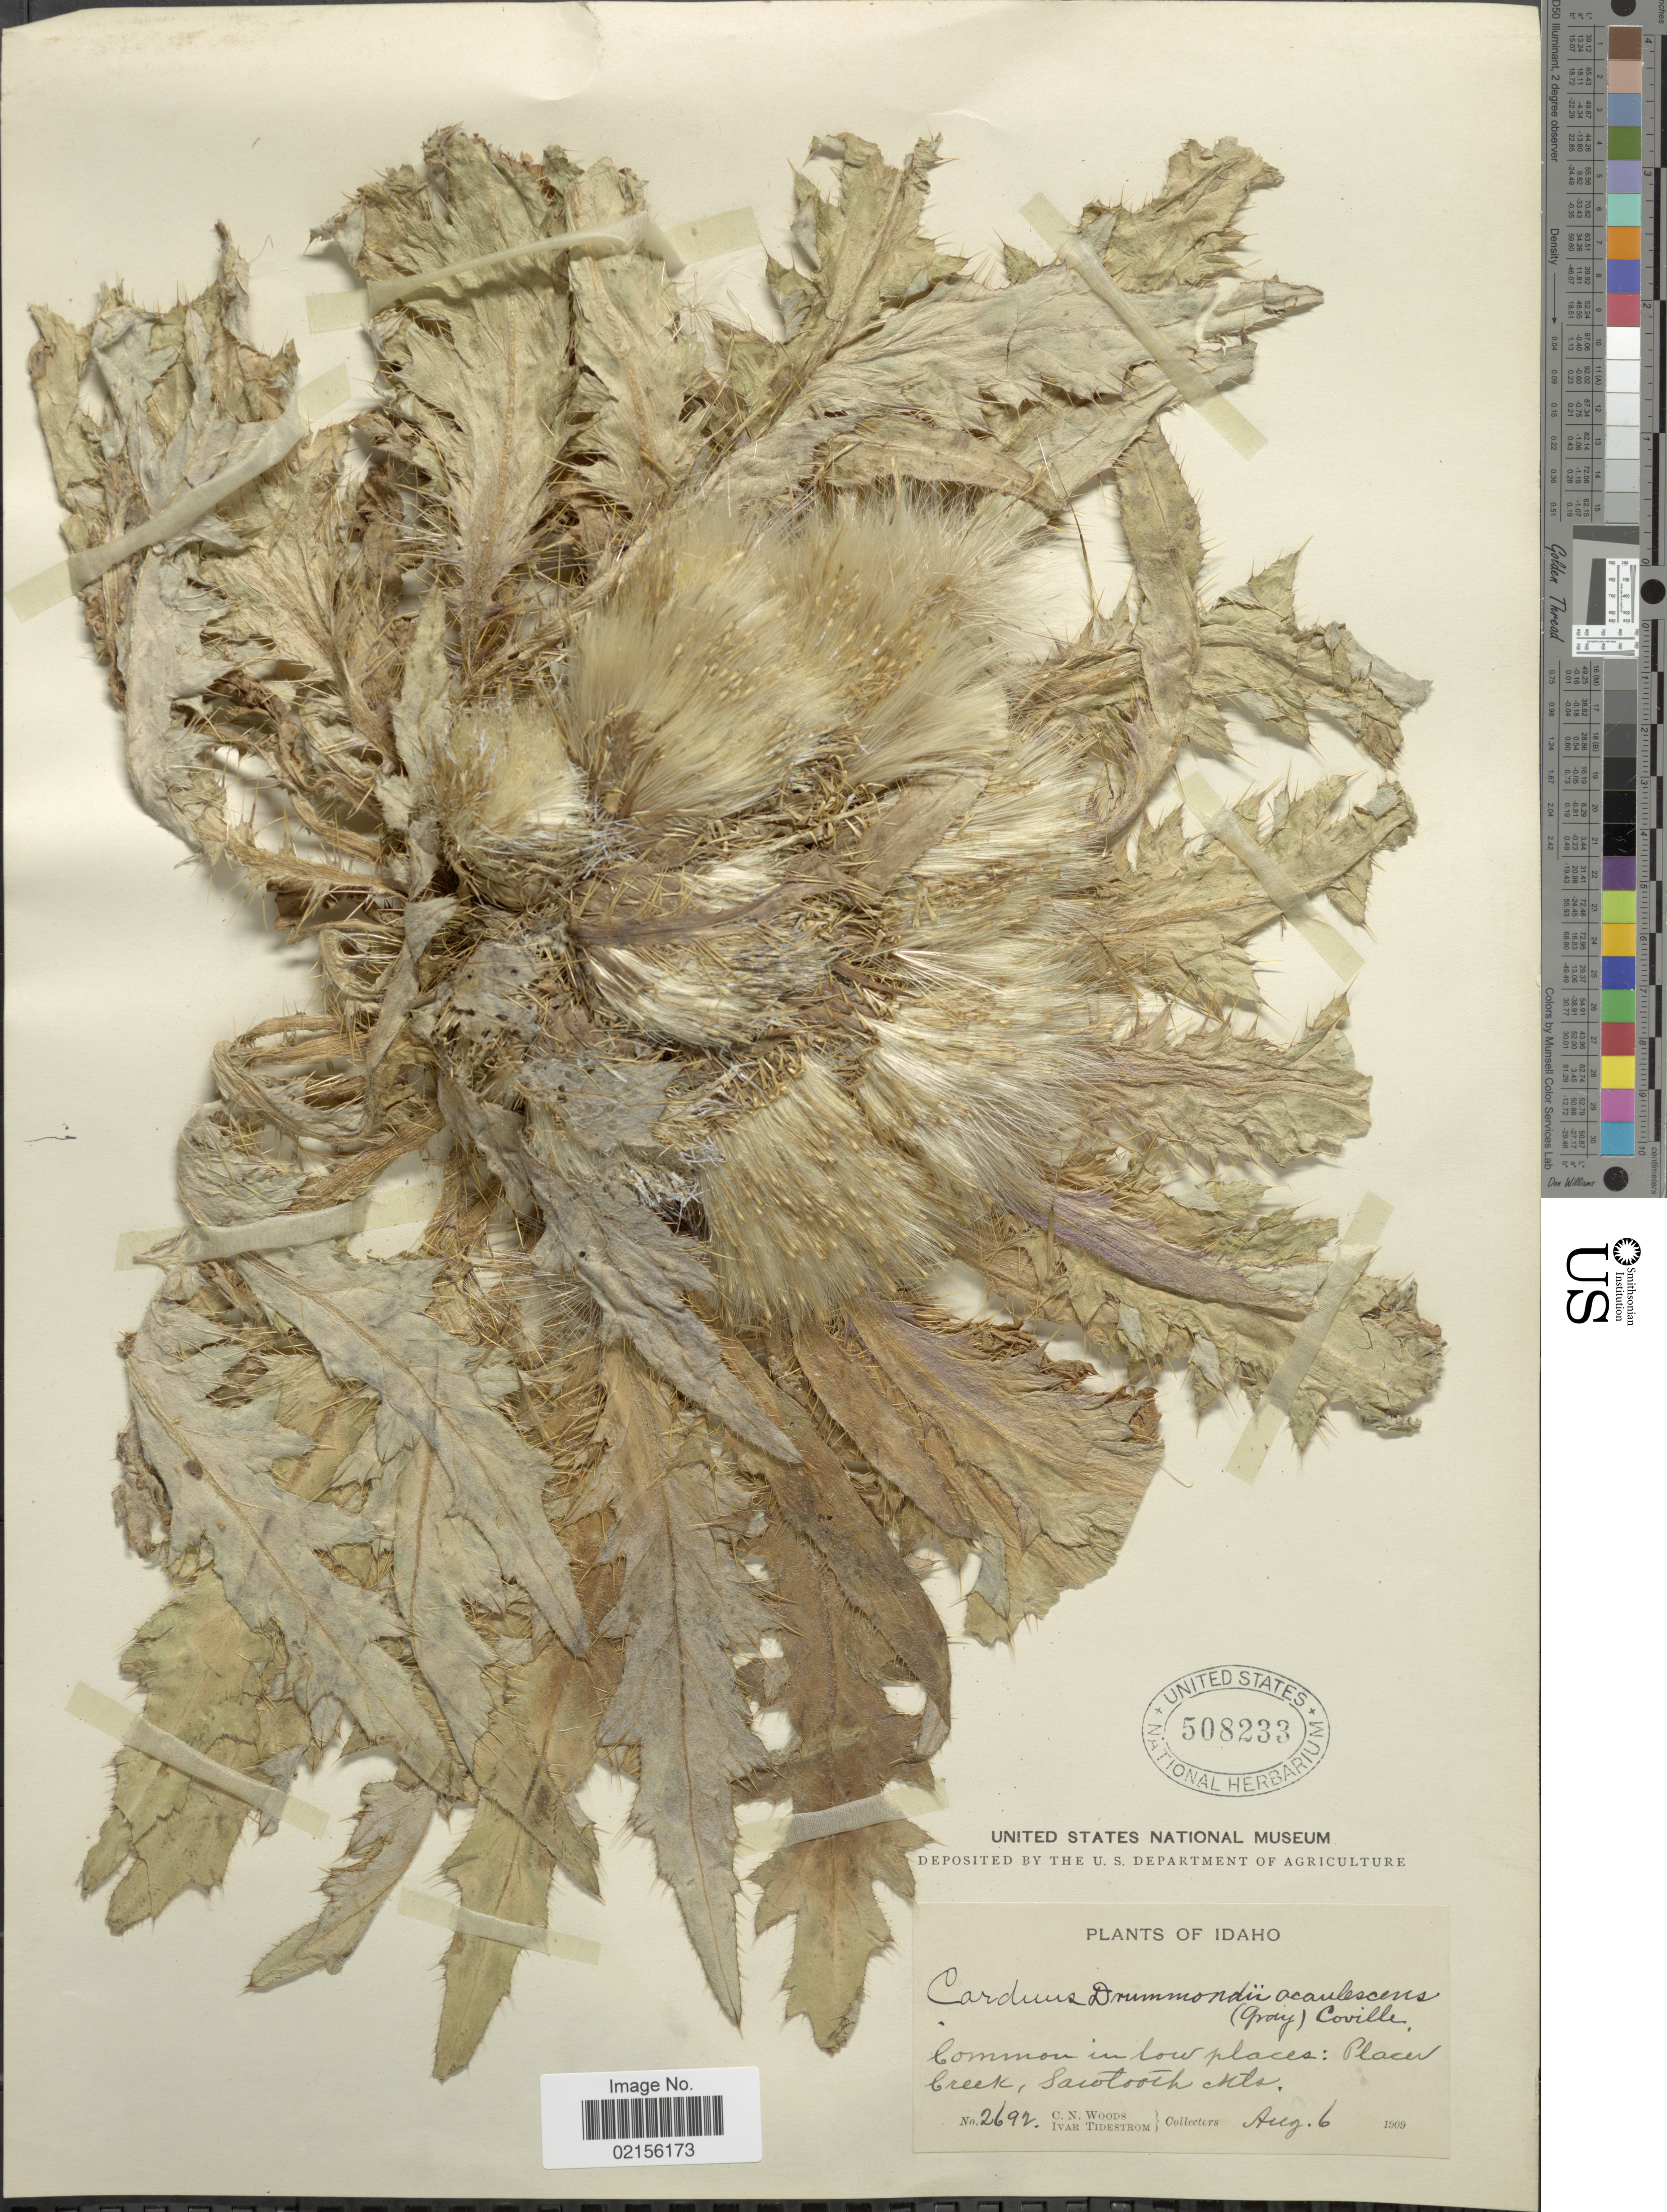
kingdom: Plantae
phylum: Tracheophyta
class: Magnoliopsida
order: Asterales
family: Asteraceae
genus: Cirsium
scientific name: Cirsium scariosum var. americanum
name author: (A. Gray) D.J. Keil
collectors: C. Woods & I. F. Tidestrom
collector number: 2692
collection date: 1909-08-06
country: United States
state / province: Idaho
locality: Common in low places: Placer Creek, Sawtooth Mts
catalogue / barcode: US 508233